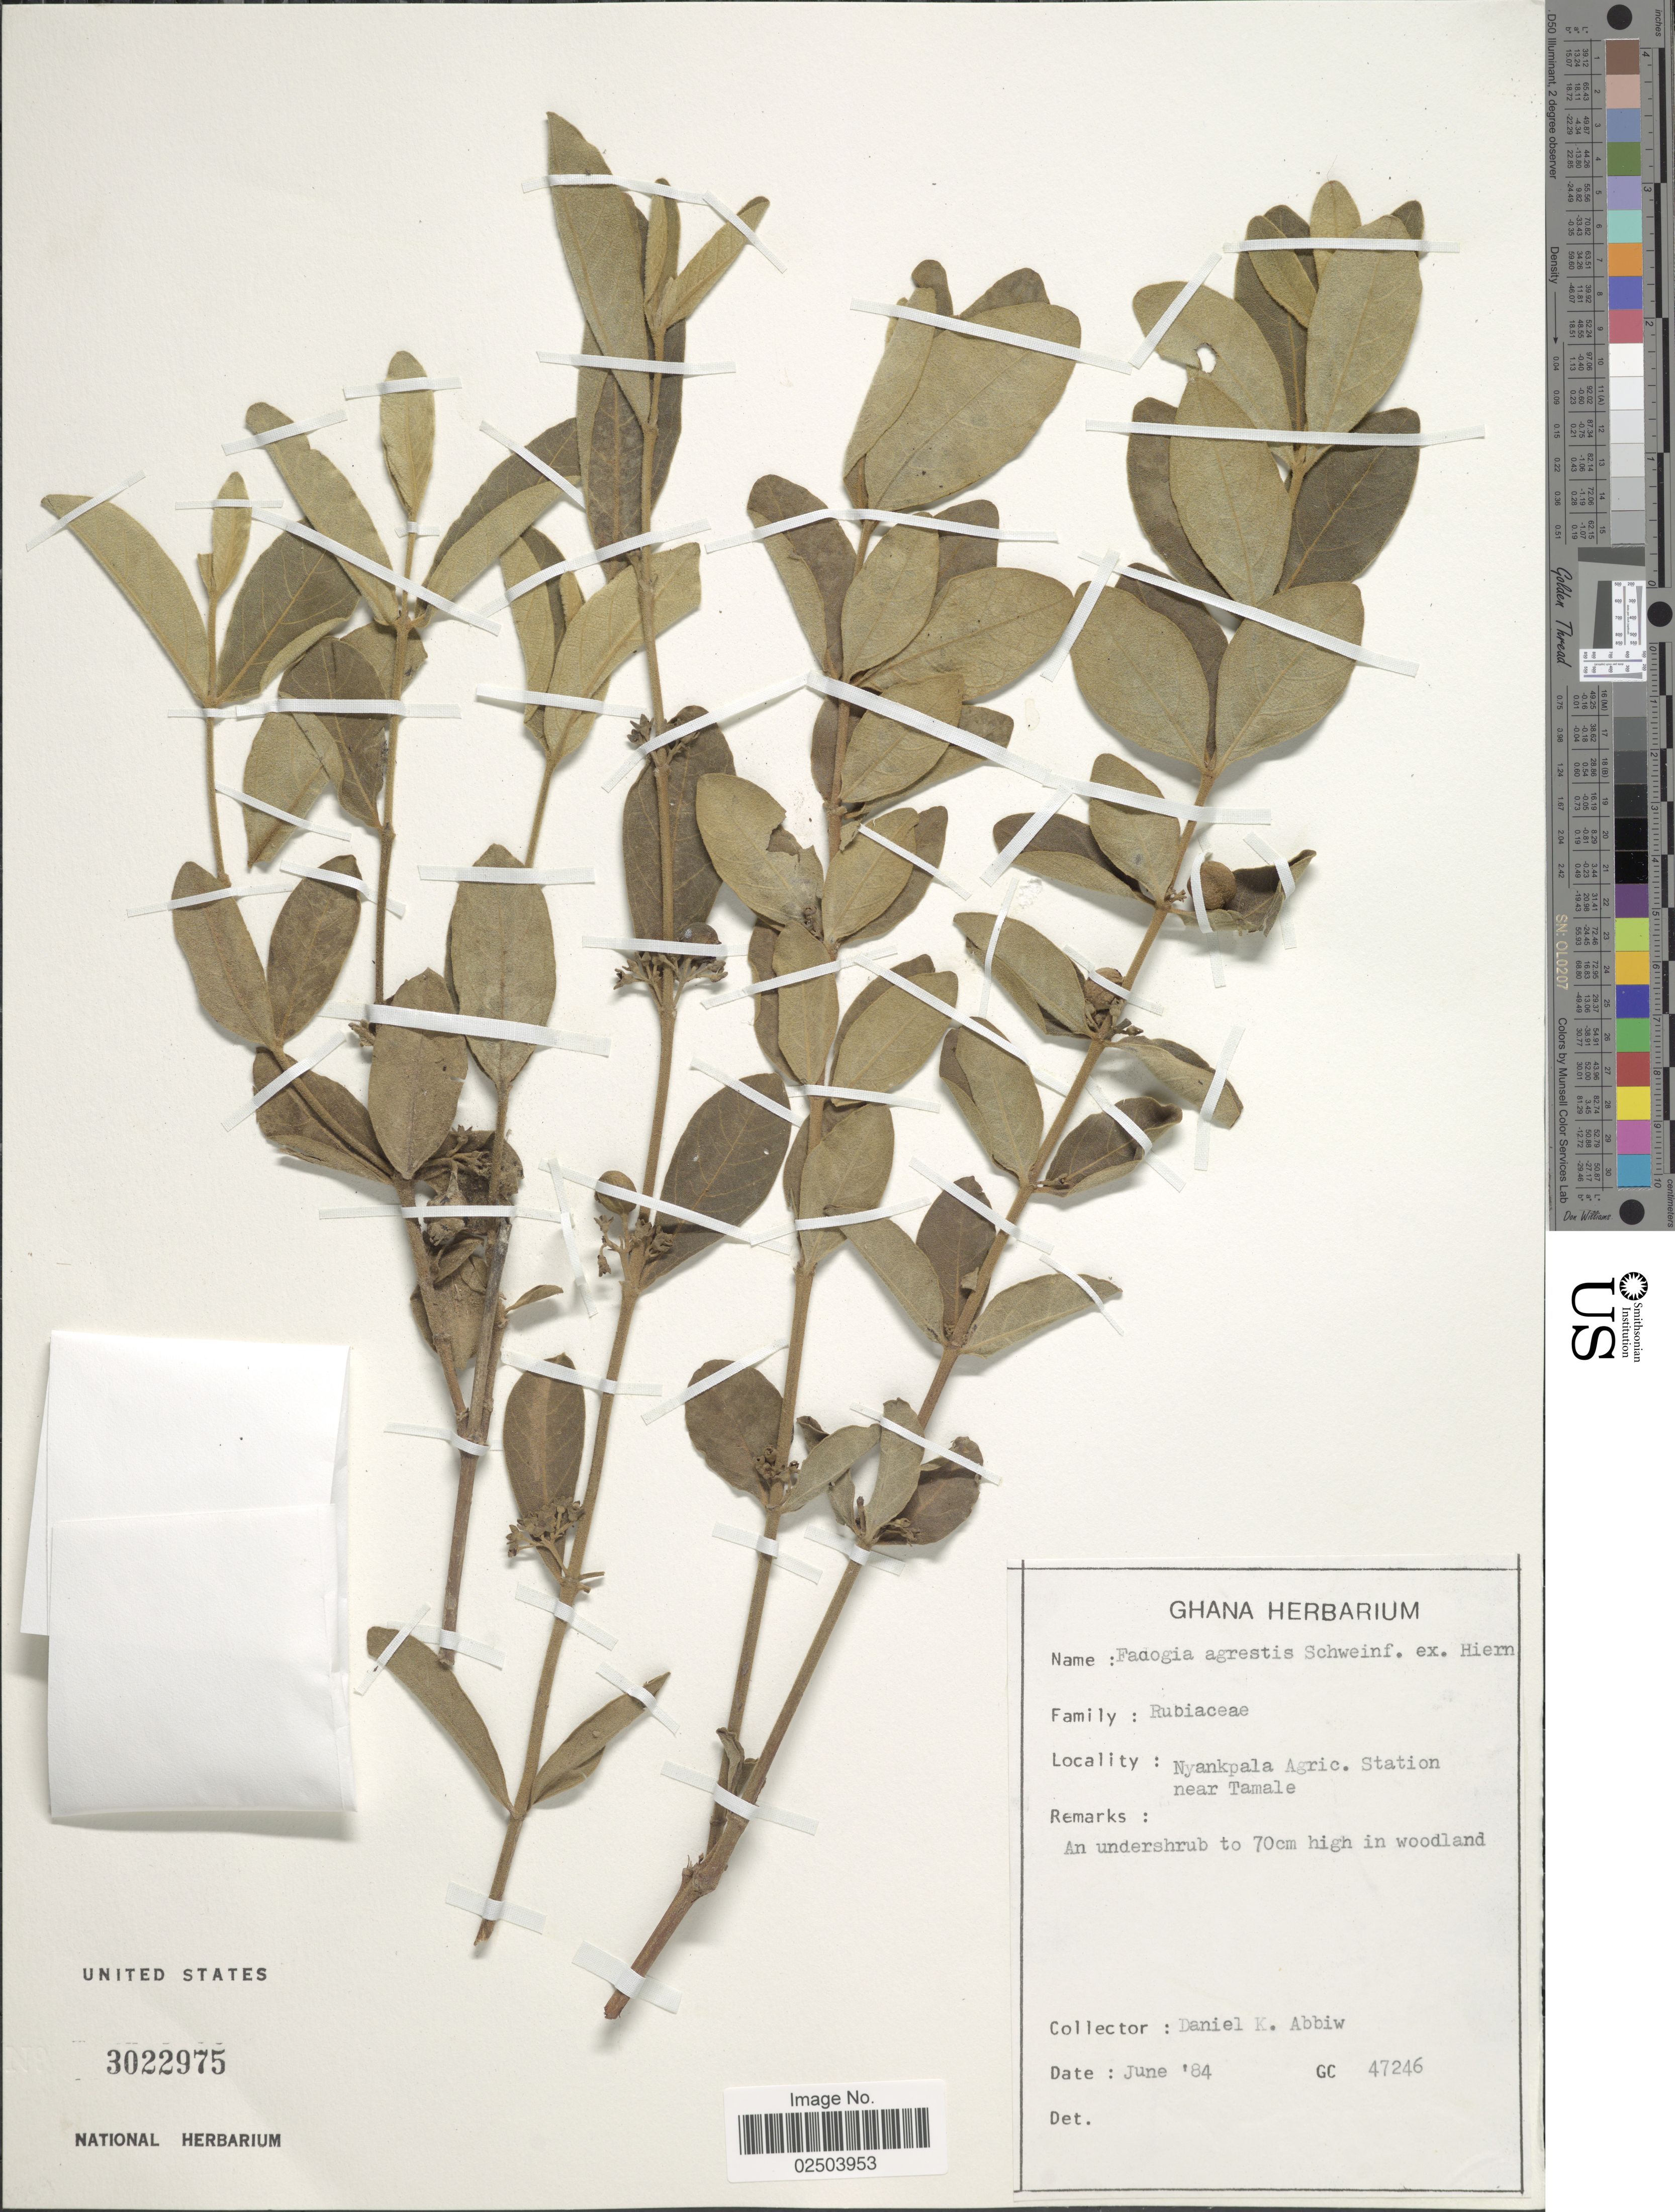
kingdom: Plantae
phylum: Tracheophyta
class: Magnoliopsida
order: Gentianales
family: Rubiaceae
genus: Fadogia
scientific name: Fadogia agrestis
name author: Schweinf. ex Hiern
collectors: D. K. Abbiw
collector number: GC47246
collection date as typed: Transcribed d/m/y: /6/84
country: Ghana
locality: Nyankpala Agric. Station near Tamale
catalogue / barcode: US 3022975